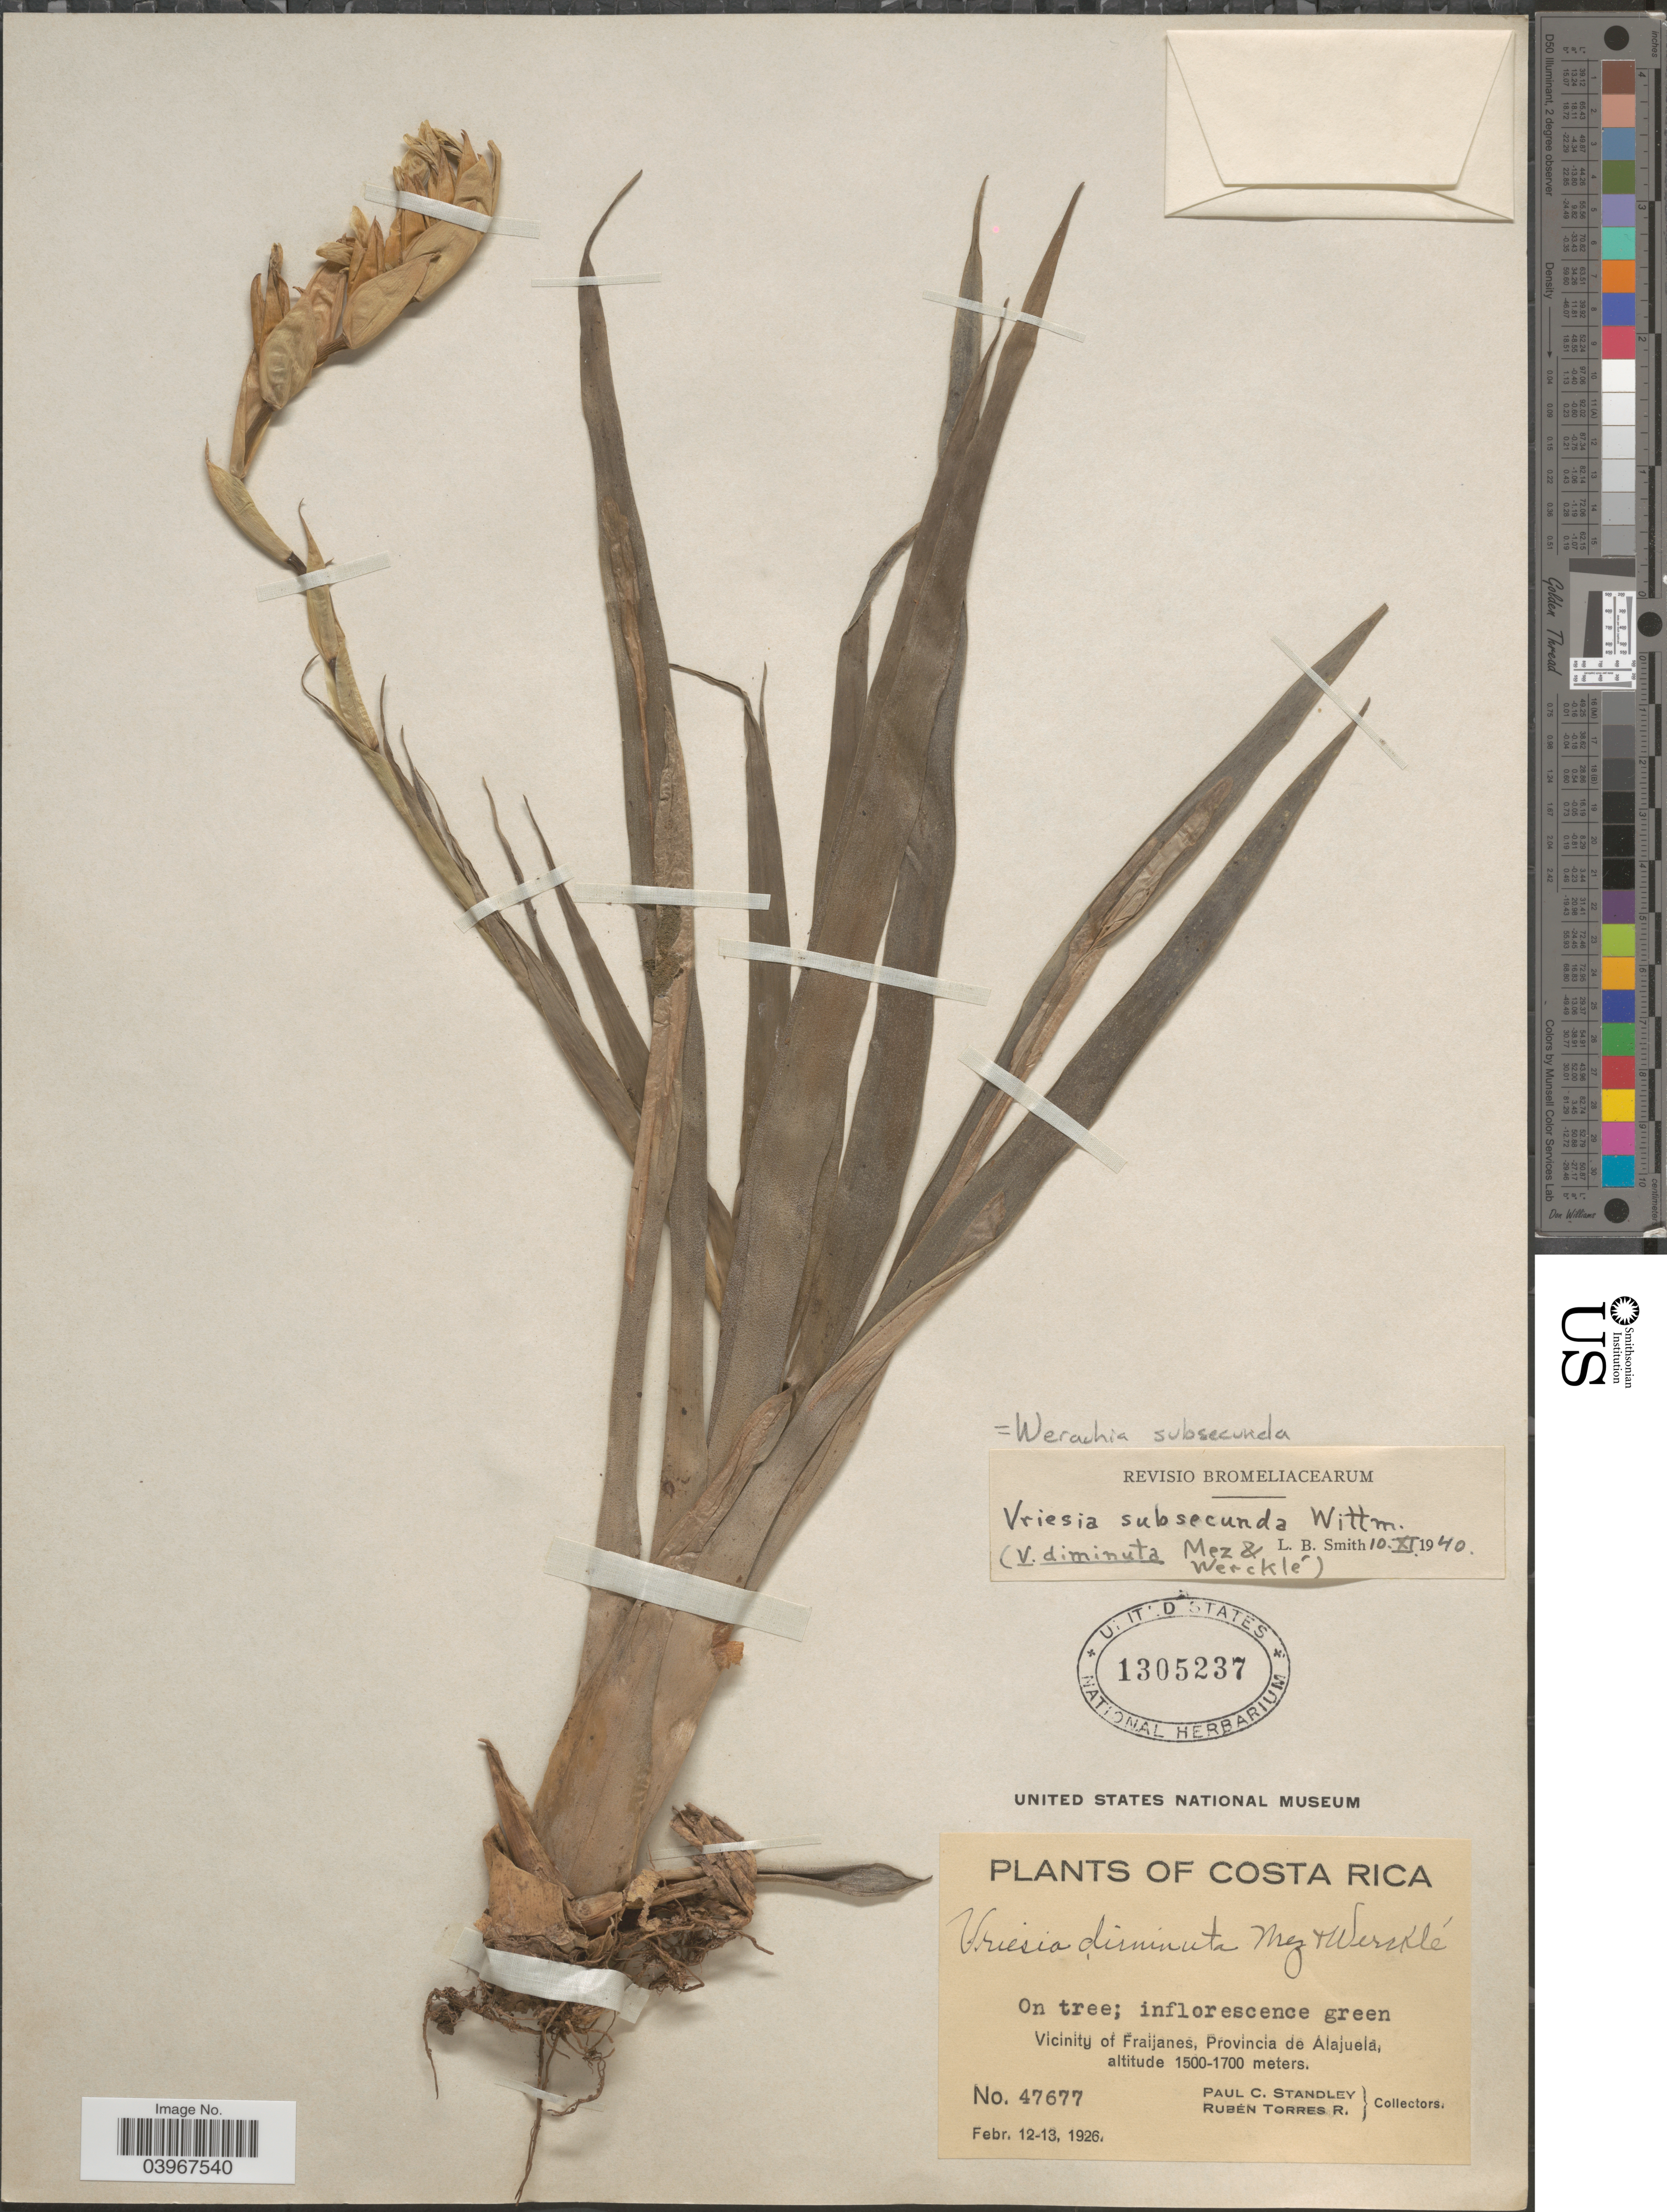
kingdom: Plantae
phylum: Tracheophyta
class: Liliopsida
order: Poales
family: Bromeliaceae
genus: Werauhia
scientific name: Werauhia subsecunda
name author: (Wittm.) J.R. Grant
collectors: P. C. Standley & R. Torres Rojas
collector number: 47677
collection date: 1926-02-12/1926-02-13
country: Costa Rica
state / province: Alajuela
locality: Vicinity of Fraijanes.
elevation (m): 1500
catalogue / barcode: US 1305237